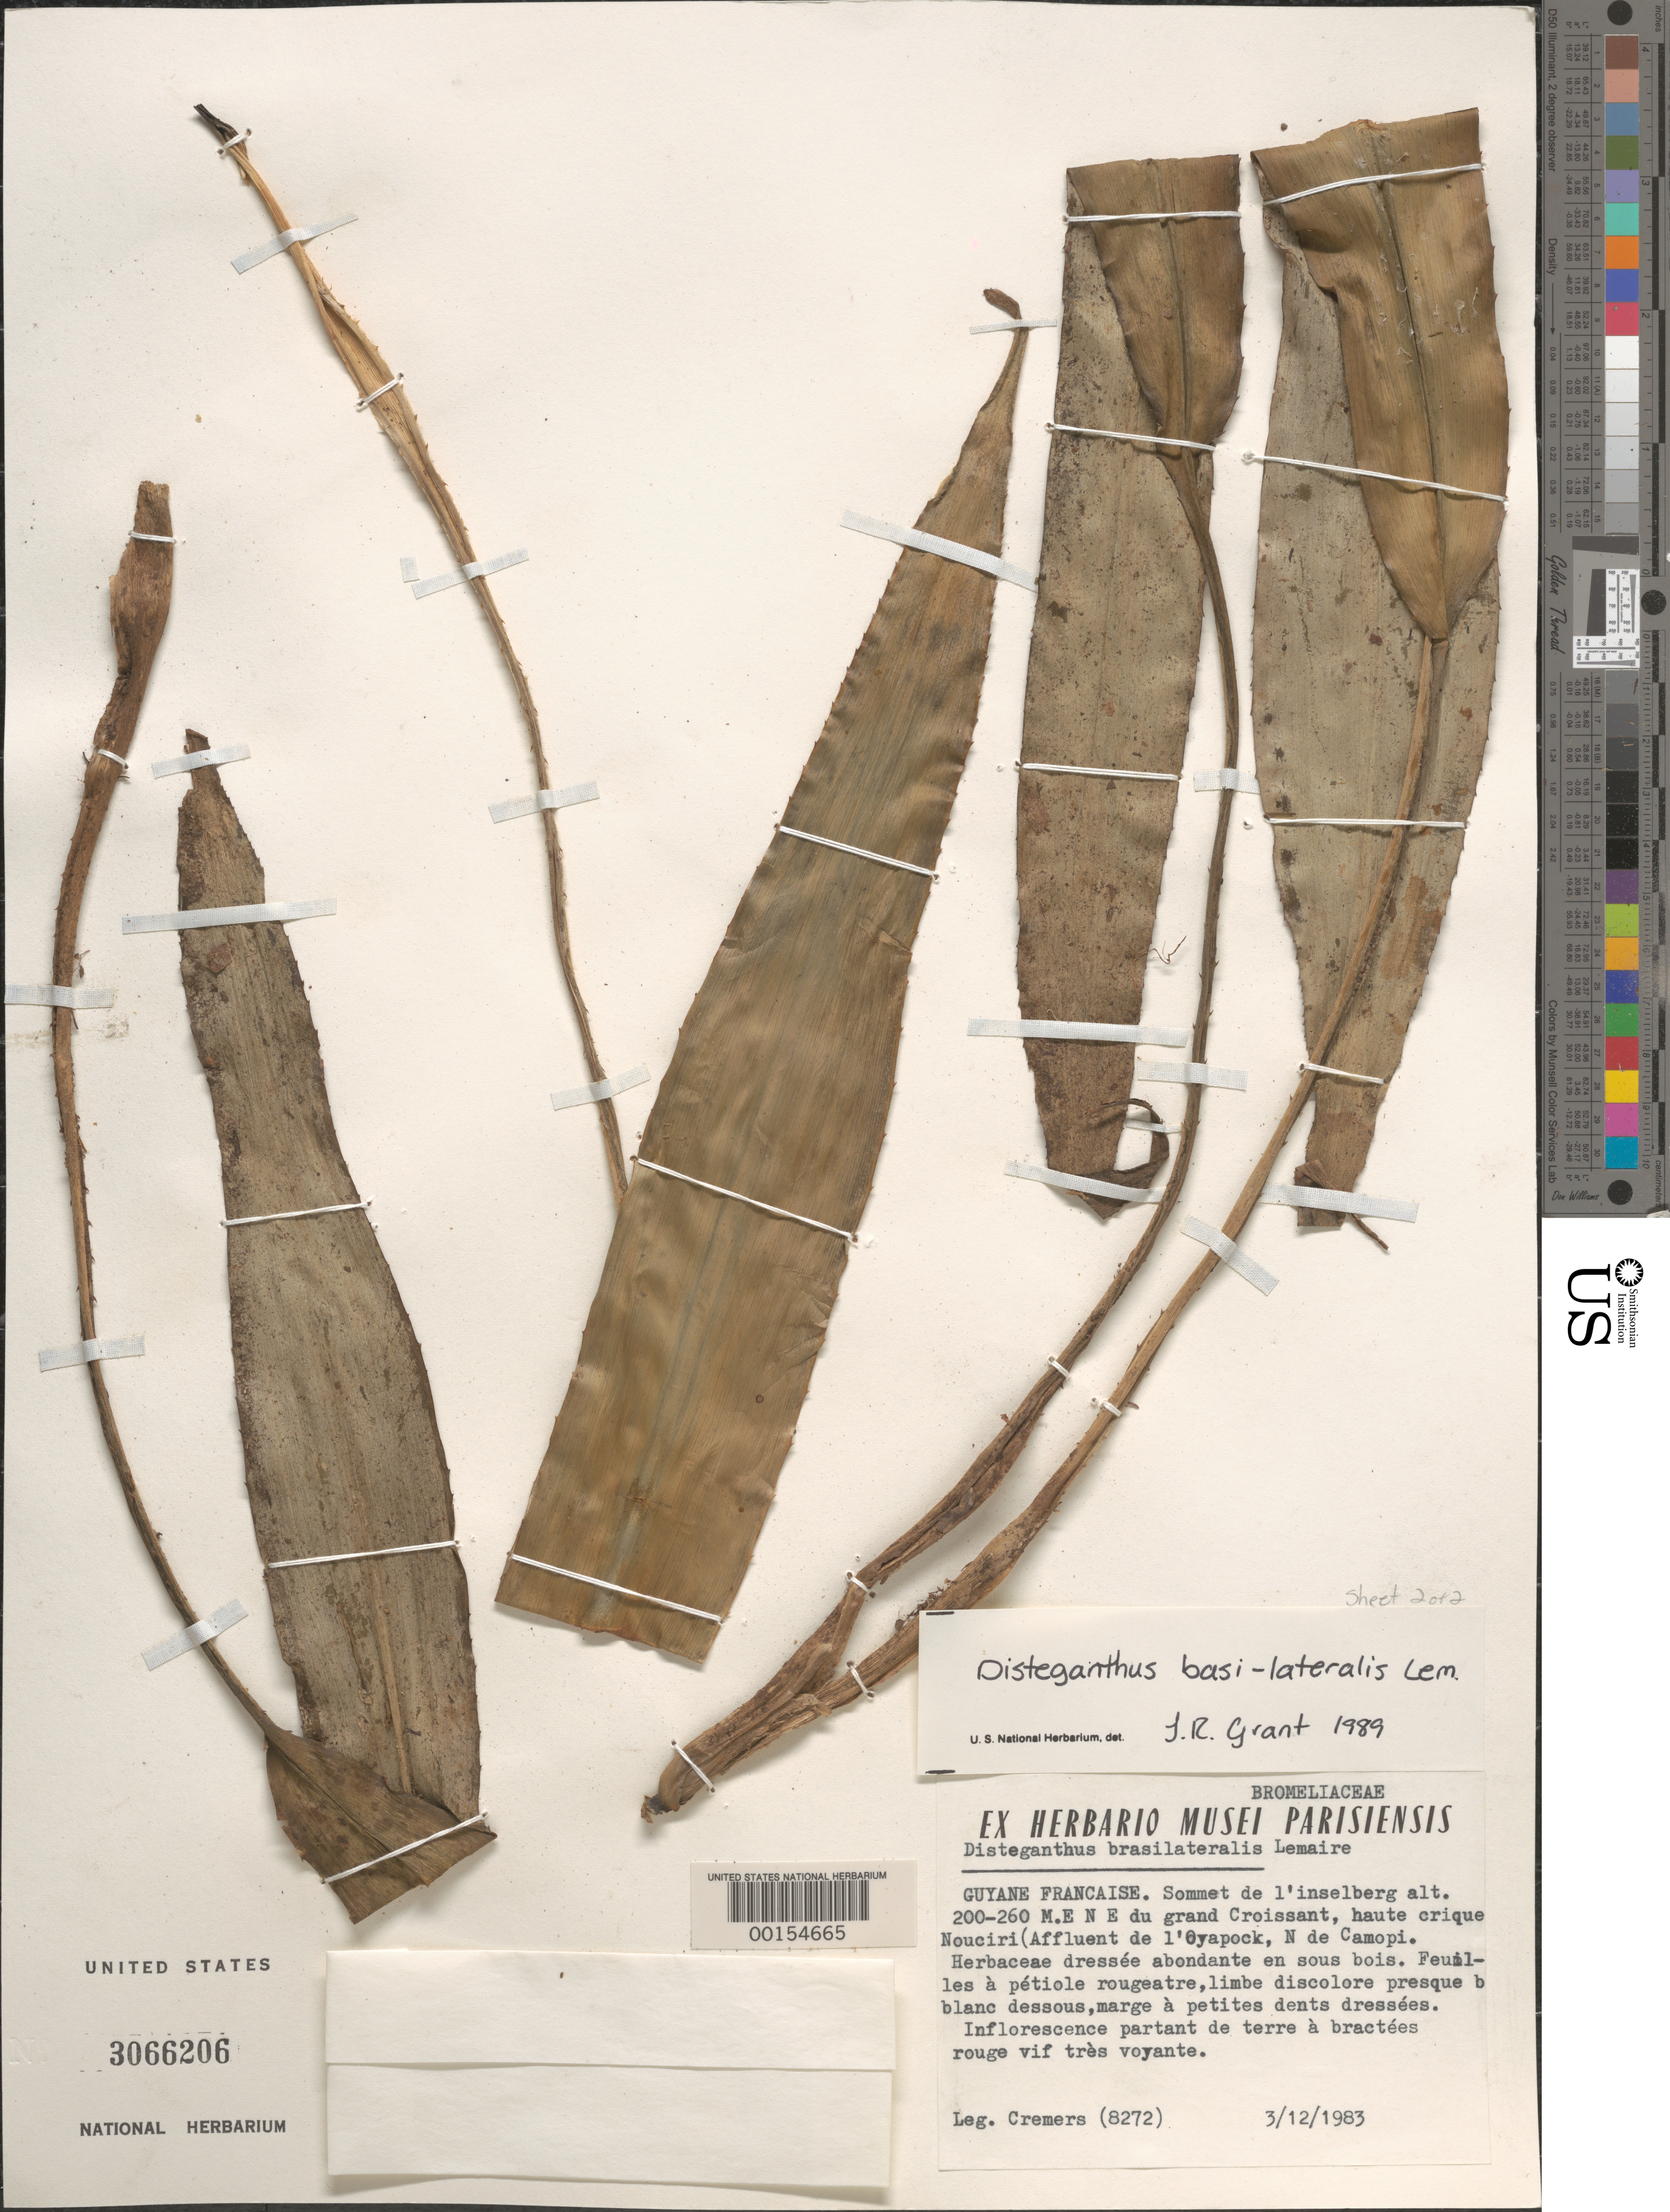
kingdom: Plantae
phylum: Tracheophyta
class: Liliopsida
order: Poales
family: Bromeliaceae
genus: Disteganthus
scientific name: Disteganthus basilateralis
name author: Lem.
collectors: Cremers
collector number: (8272)?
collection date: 1983-12-03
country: French Guiana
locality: Guyane Francaise. Sommet de l' inselberg. M.E N E du grand Croissant, haute crique Nouciri (Affluent de l' Oyapock, N de Camopi.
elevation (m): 200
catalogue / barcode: US 3066206